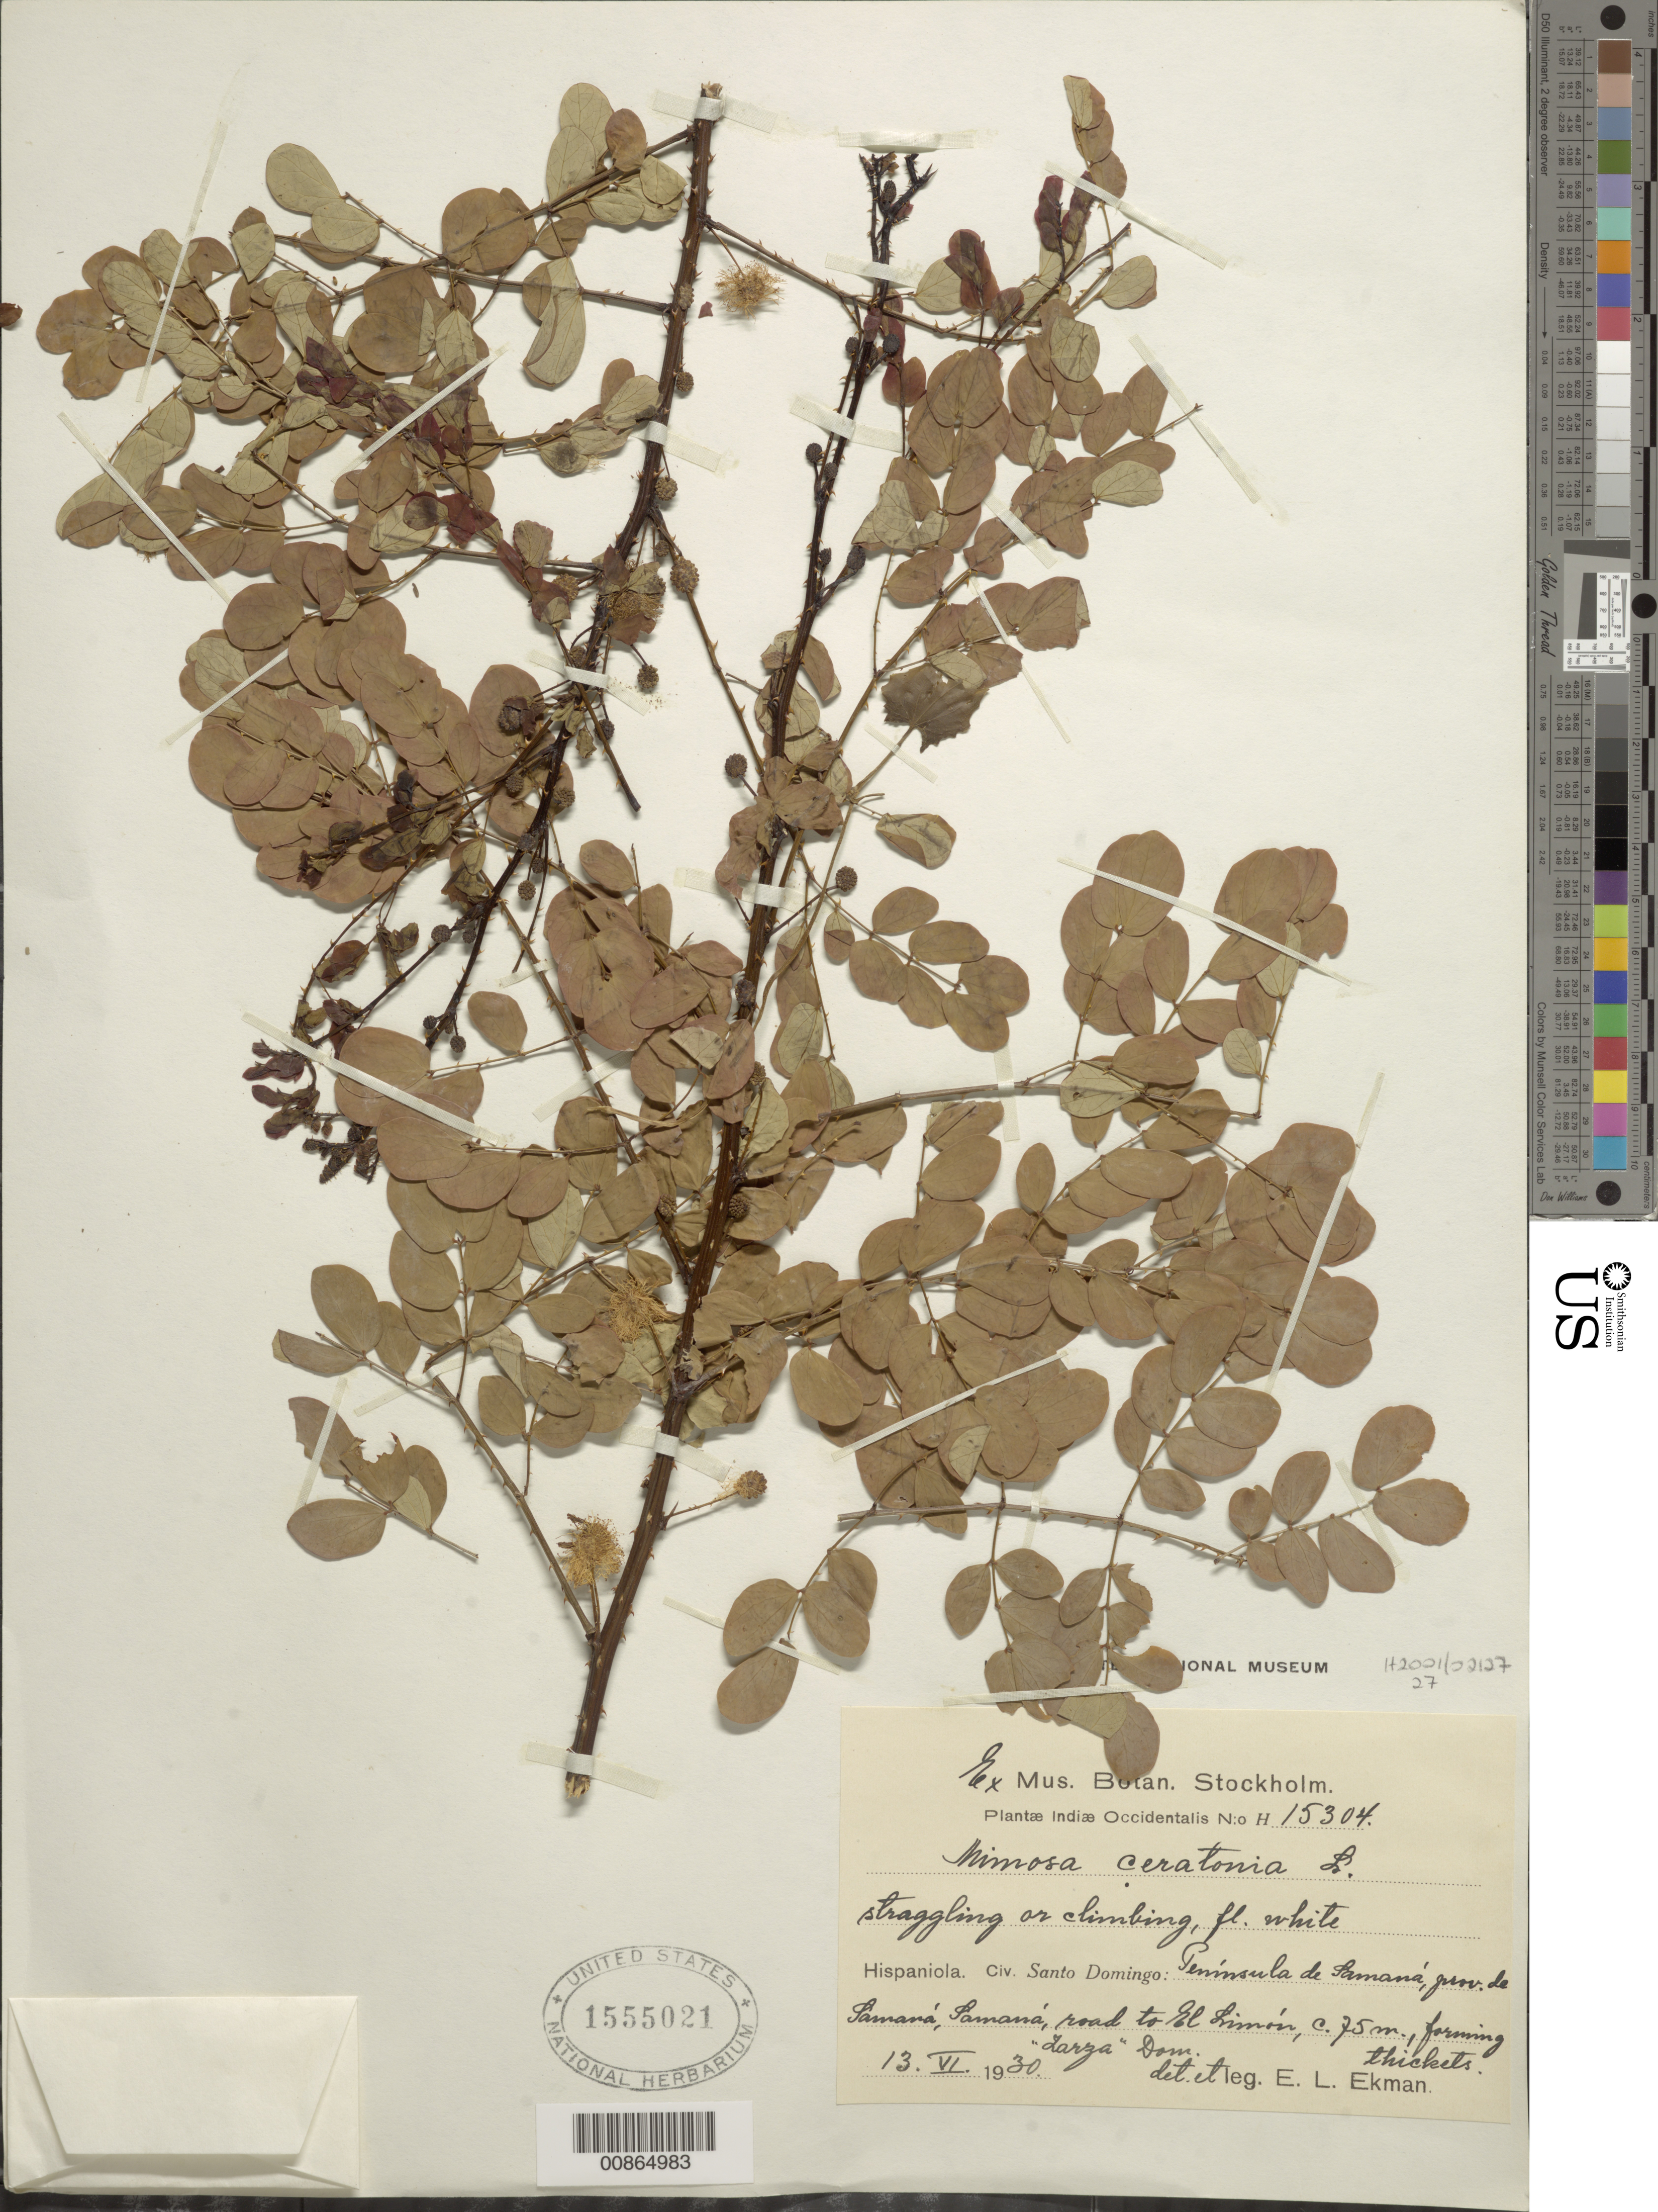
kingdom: Plantae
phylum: Tracheophyta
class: Magnoliopsida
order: Fabales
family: Fabaceae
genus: Mimosa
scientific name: Mimosa ceratonia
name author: L.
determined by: Ekman, E. L.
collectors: E. L. Ekman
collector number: H 15304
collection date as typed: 13 Jun 1930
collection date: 1930-06-13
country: Dominican Republic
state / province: Samana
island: Hispaniola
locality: Península de Samaná, Samaná, road to El Limón.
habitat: Straggling or climbing.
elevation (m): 75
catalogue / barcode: US 1555021